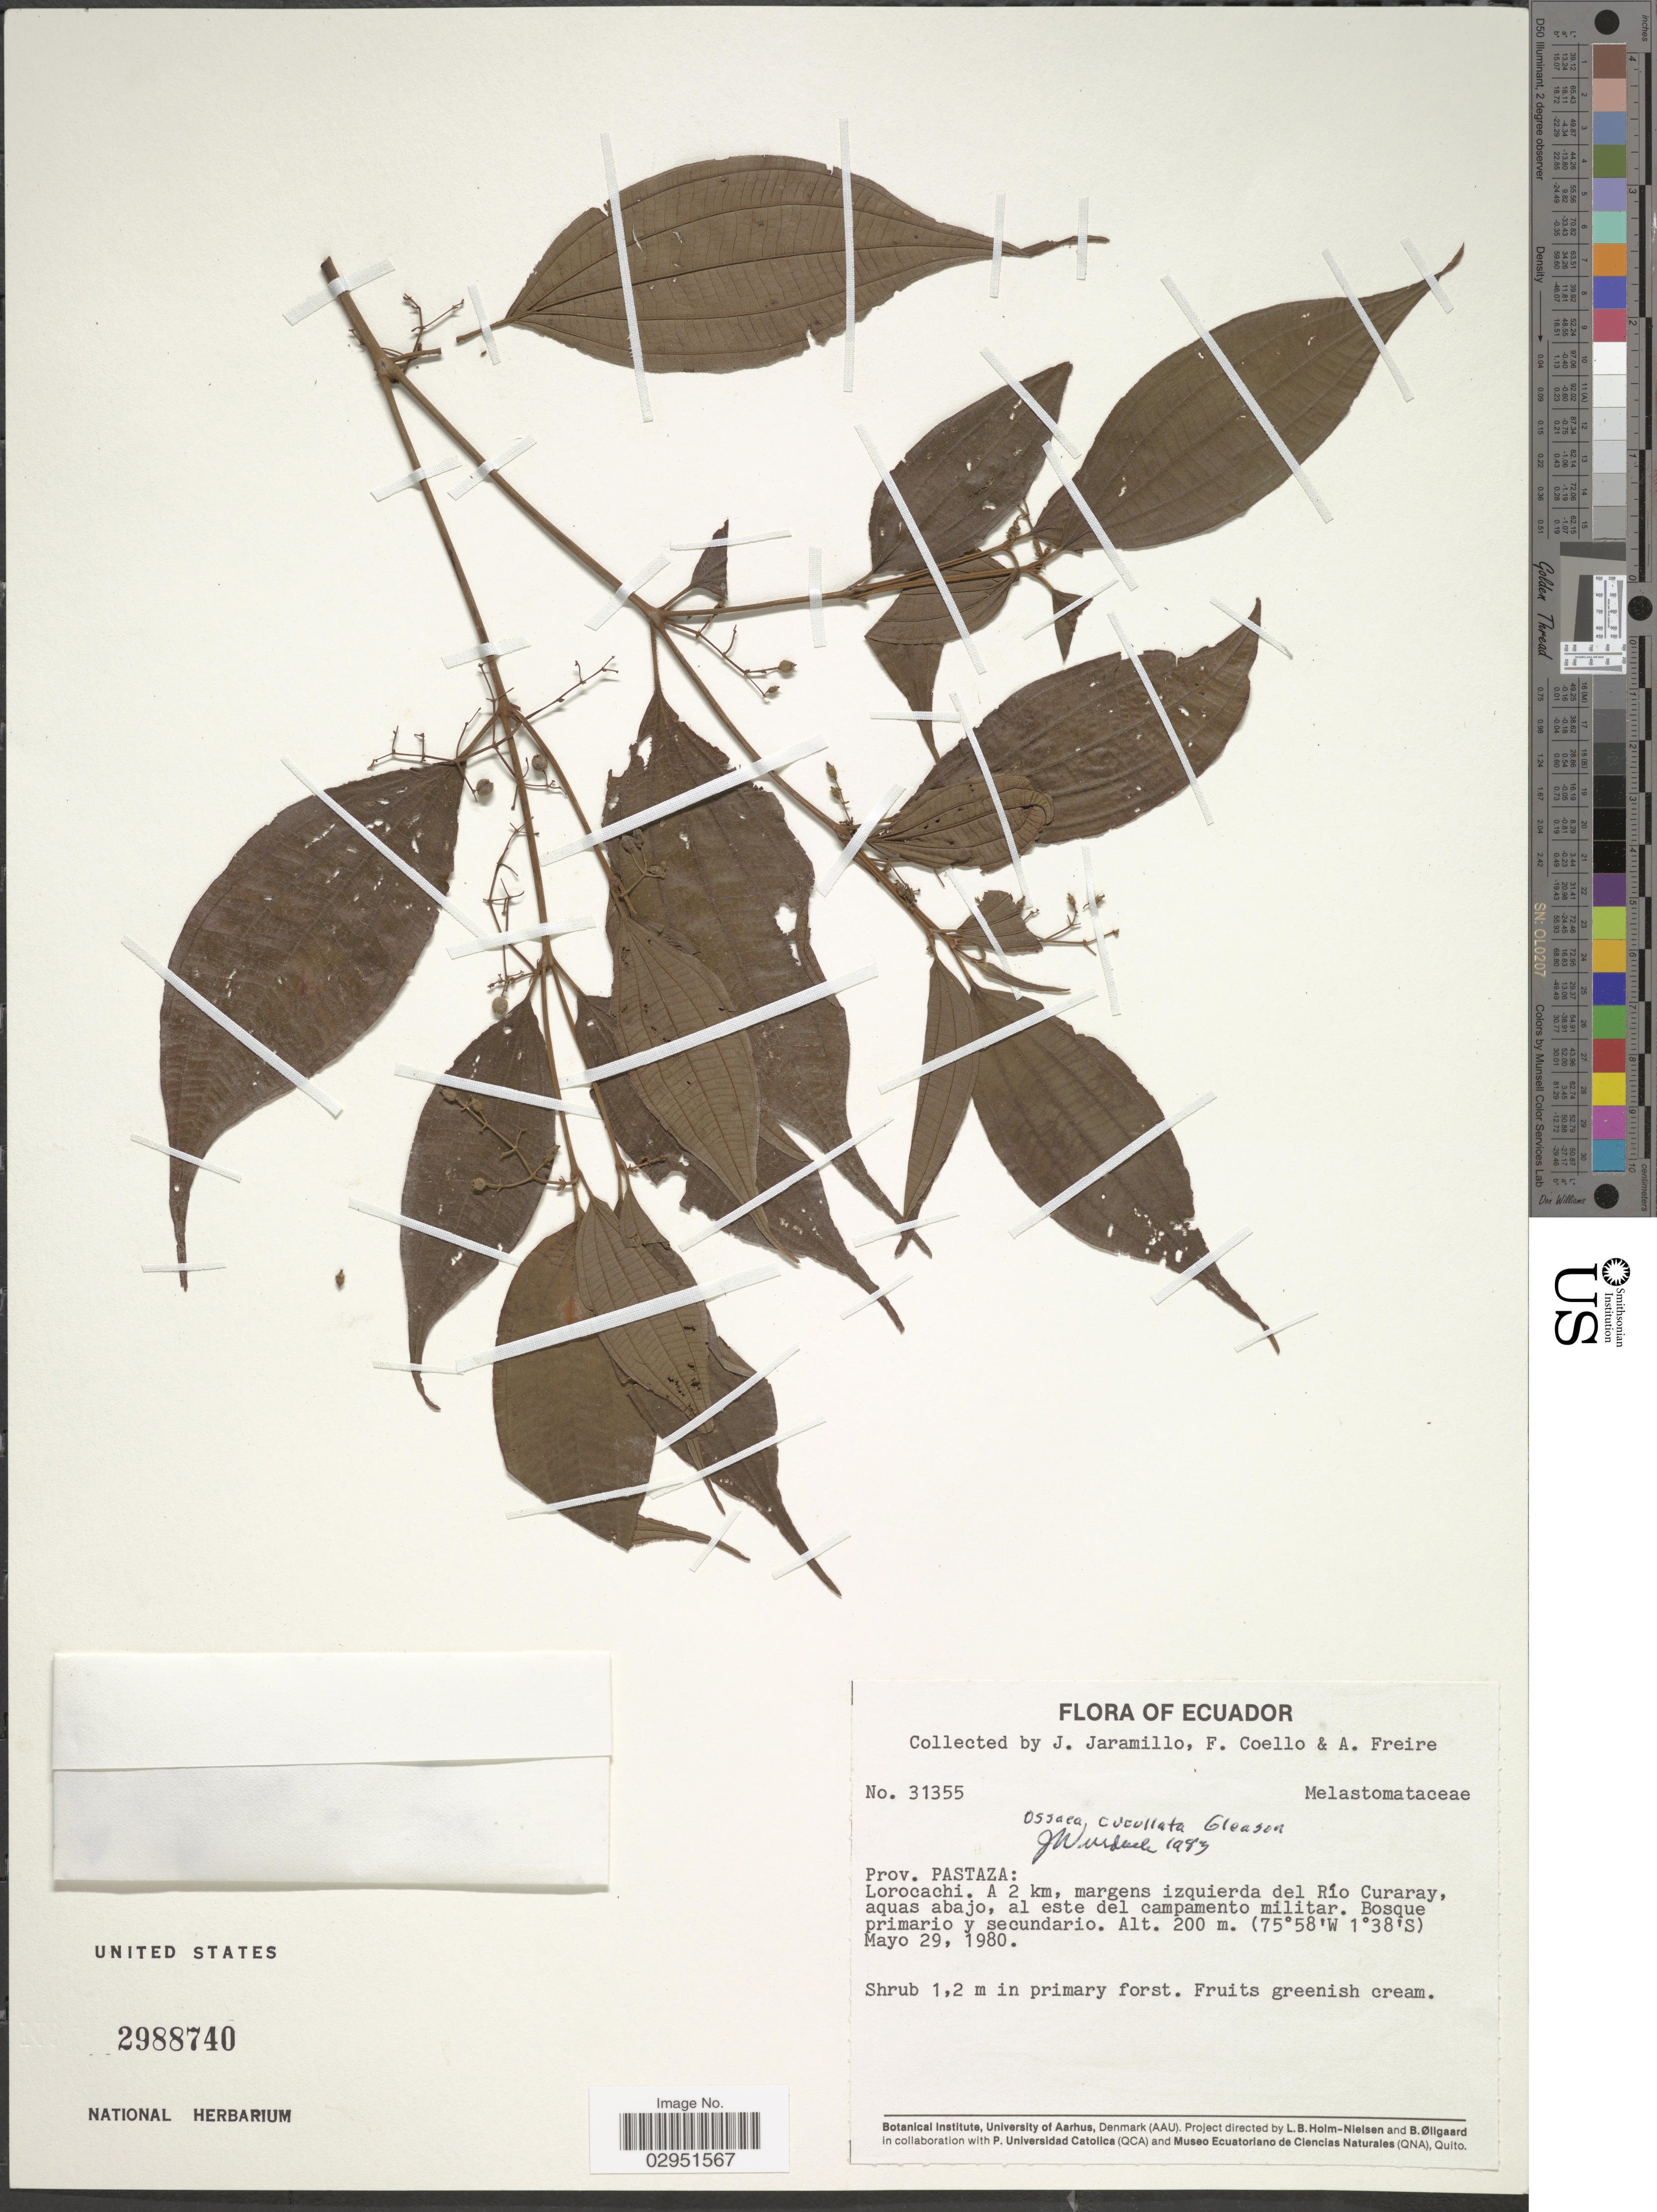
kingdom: Plantae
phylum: Tracheophyta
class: Magnoliopsida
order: Myrtales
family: Melastomataceae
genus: Ossaea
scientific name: Ossaea cucullata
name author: Gleason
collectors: J. Jaramillo, F. Coello & A. Freire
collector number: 31355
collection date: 1980-05-29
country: Ecuador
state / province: Pastaza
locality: Lorocachi. A 2 km, margens izquierda del Río Curaray, aguas abajo, al este del campamento militar.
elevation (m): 200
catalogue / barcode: US 2988740